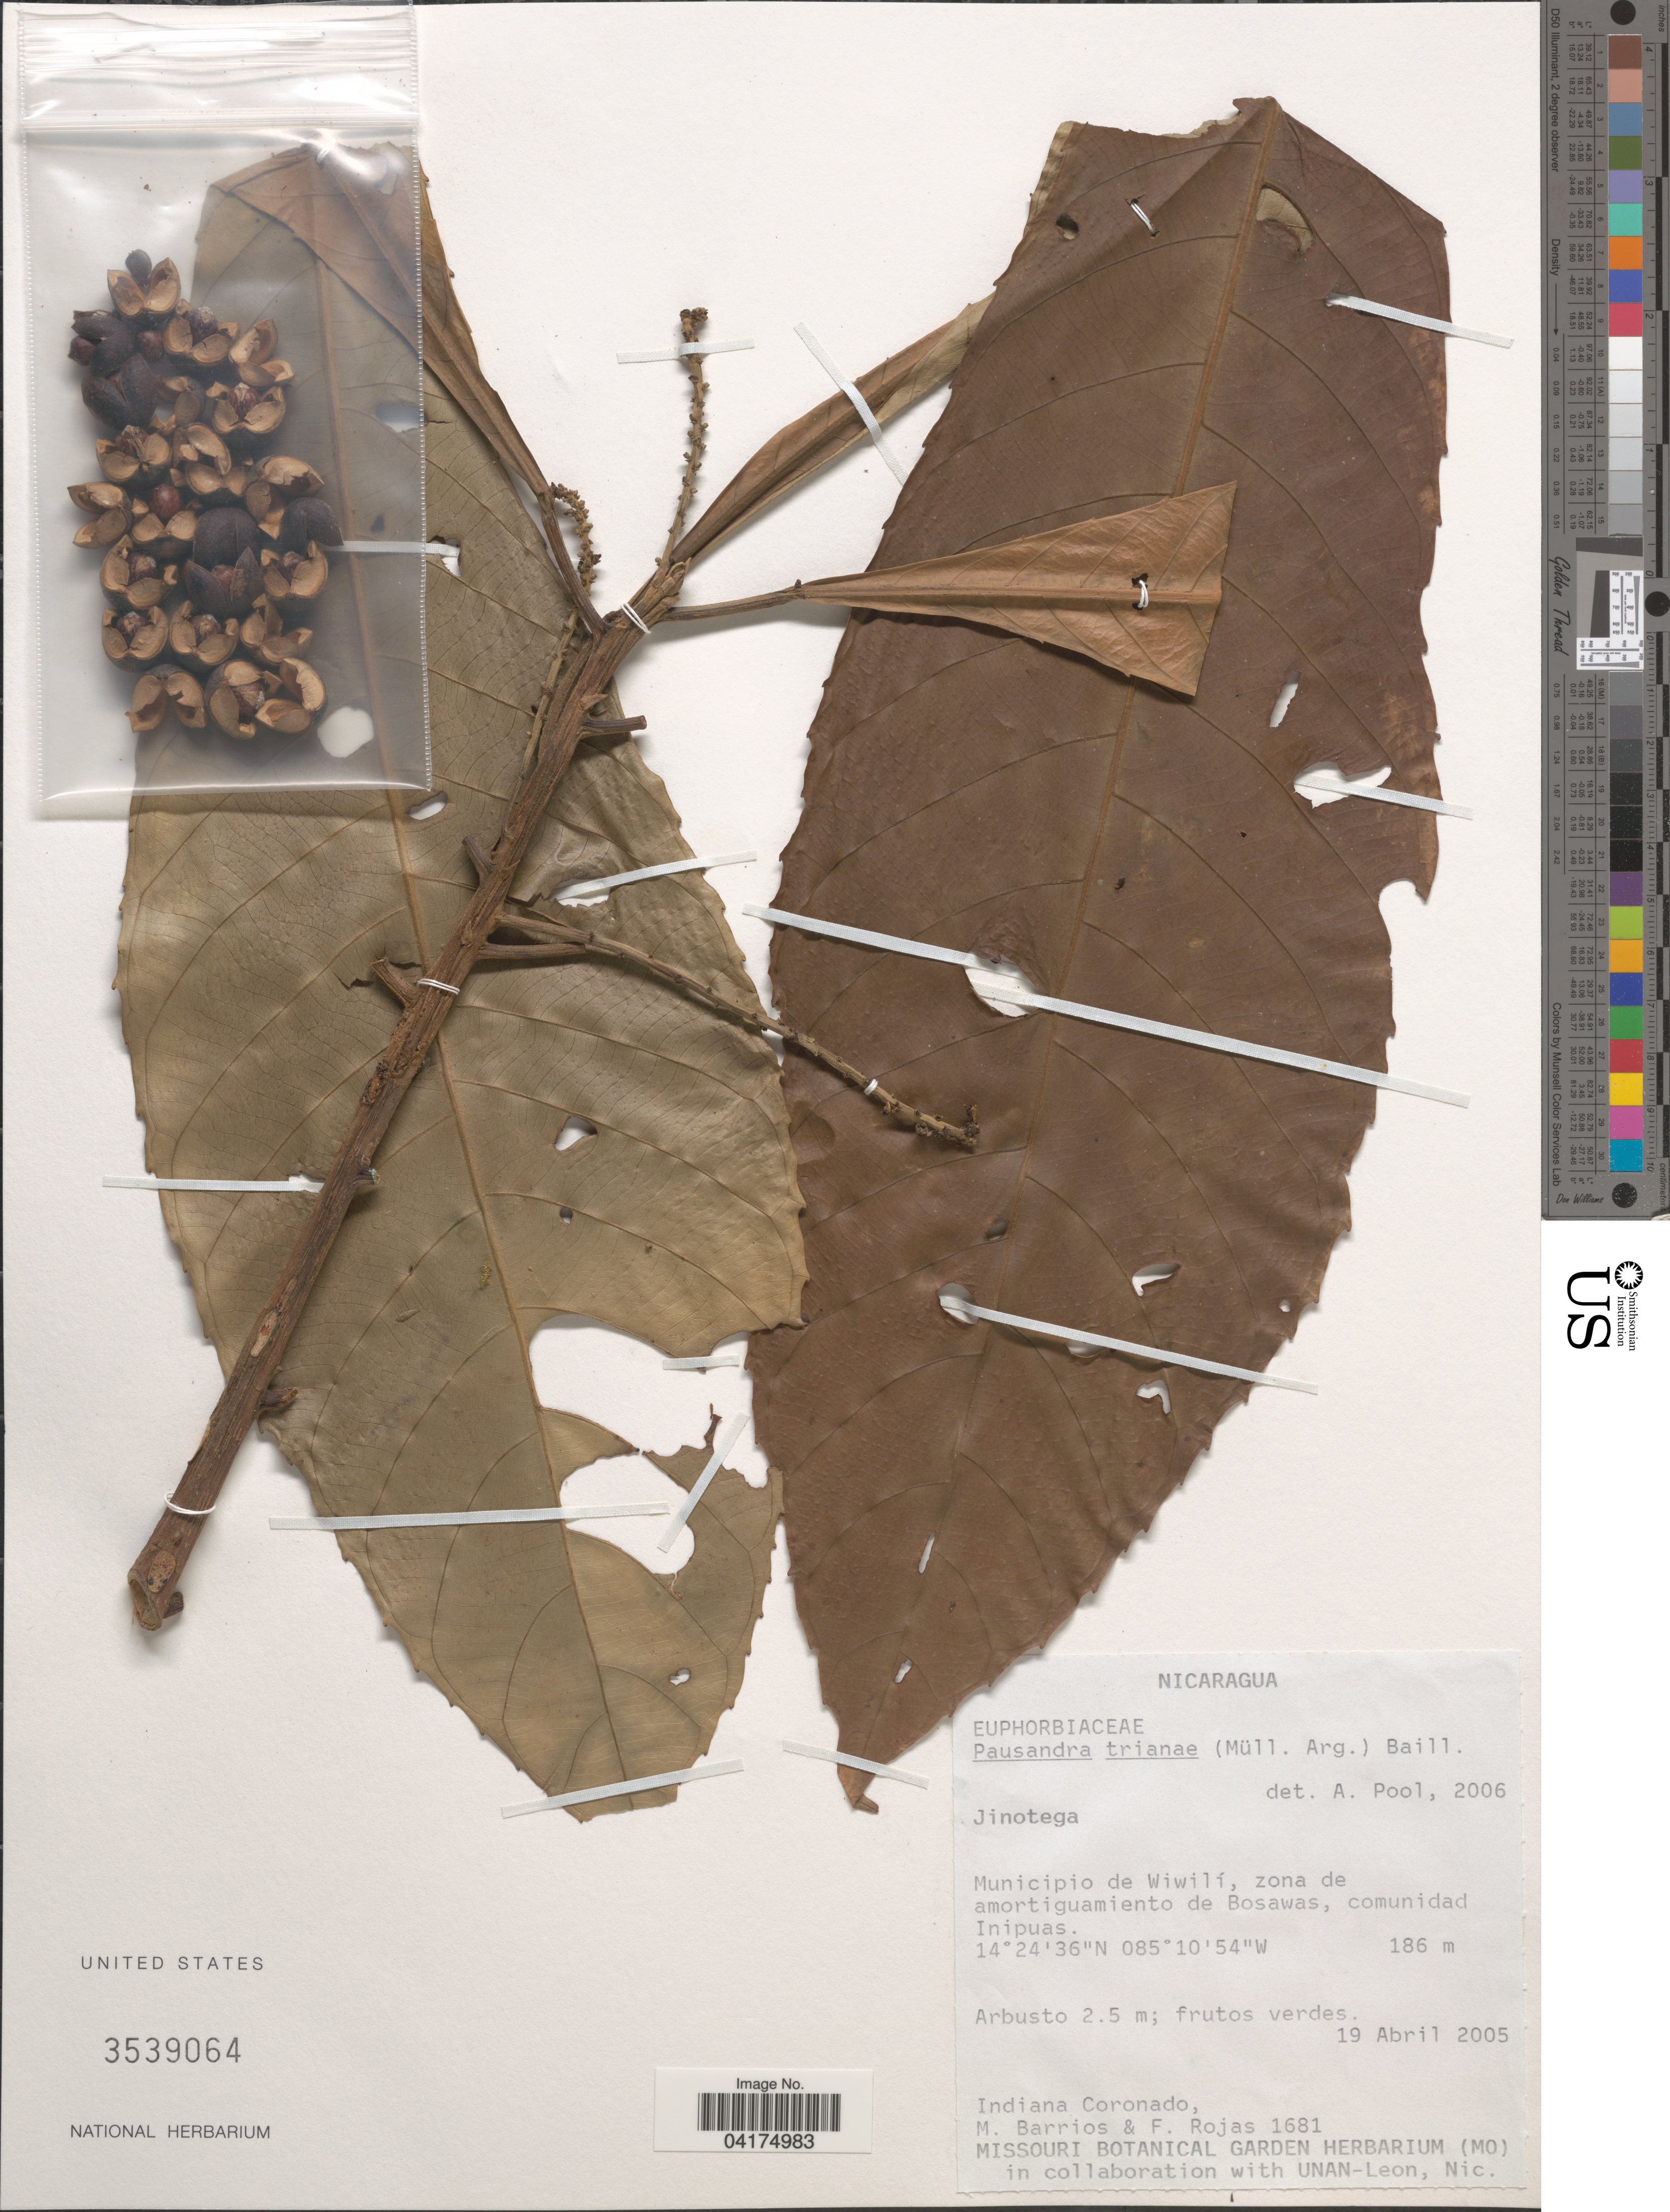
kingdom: Plantae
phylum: Tracheophyta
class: Magnoliopsida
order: Malpighiales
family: Euphorbiaceae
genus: Pausandra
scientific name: Pausandra trianae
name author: (Müll. Arg.) Baill.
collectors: I. Coronado, M. Barrios & F. Rojas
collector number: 1681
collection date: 2005-04-19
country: Nicaragua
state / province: Jinotega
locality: Municipio de Wiwilí, zona de amortiguamiento de Bosawas, comunidad Inipuas.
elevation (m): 186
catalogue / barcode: US 3539064